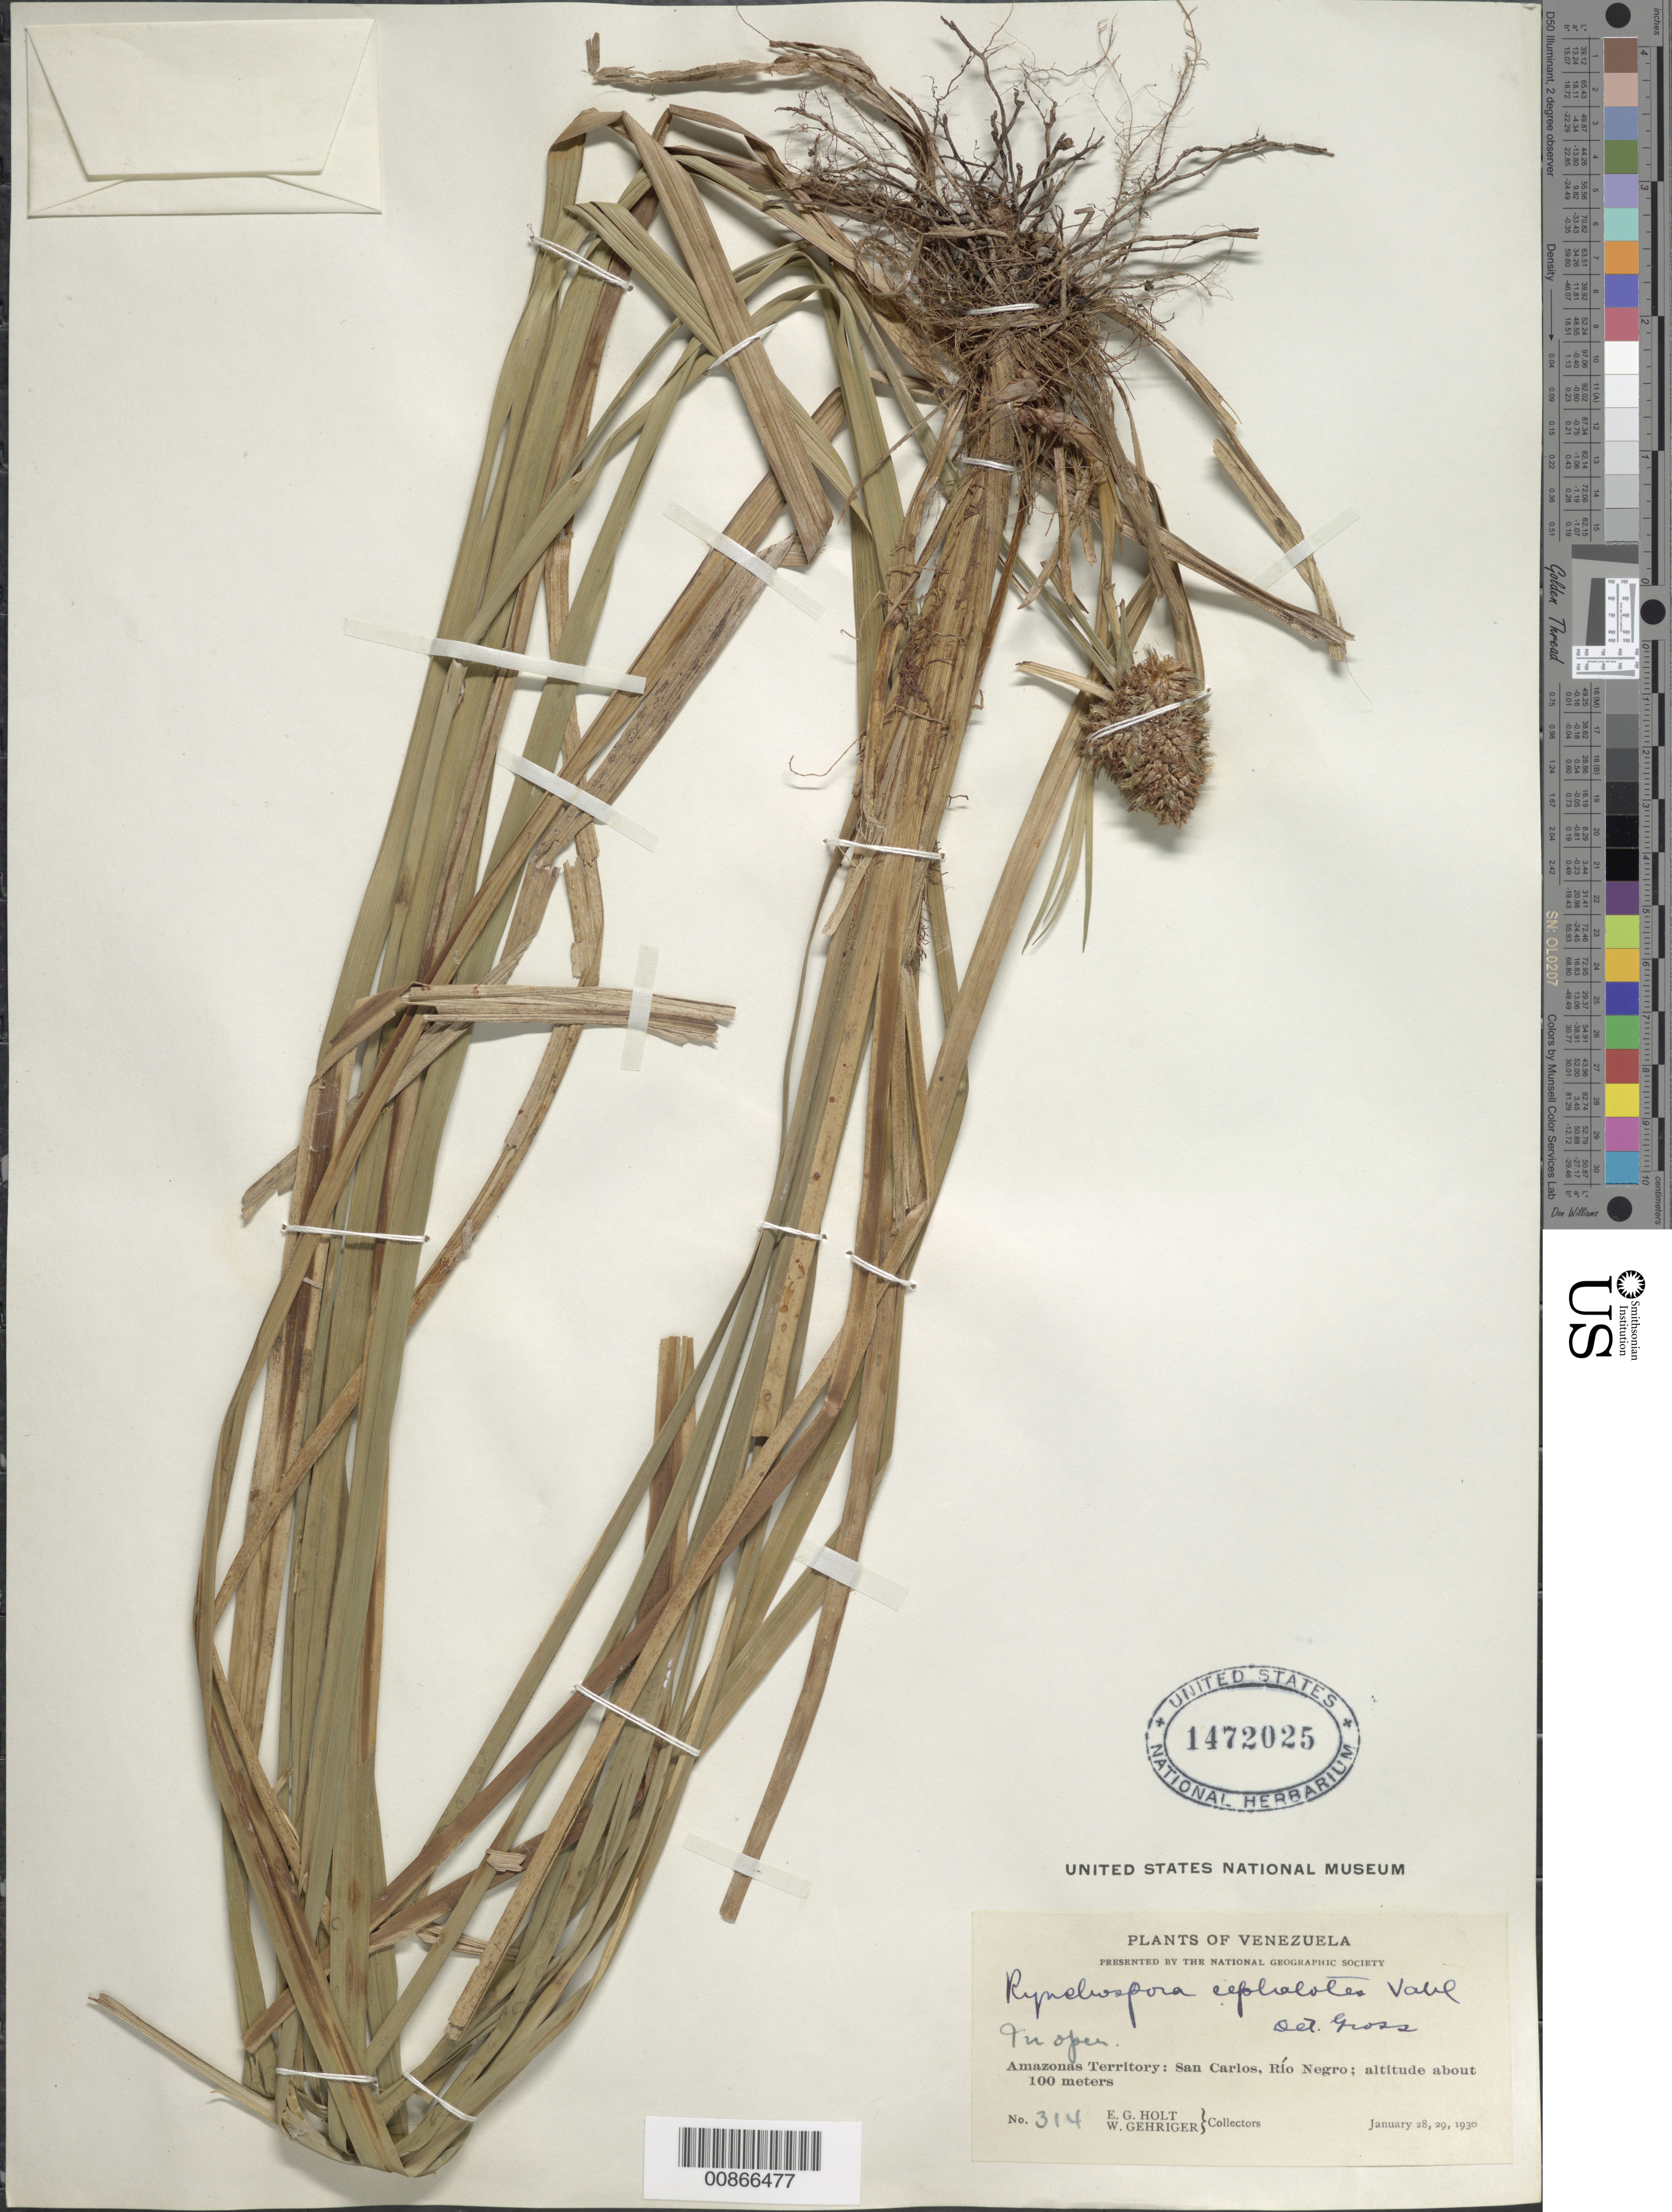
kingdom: Plantae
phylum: Tracheophyta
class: Liliopsida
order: Poales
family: Cyperaceae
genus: Rhynchospora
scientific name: Rhynchospora cephalotes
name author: (L.) Vahl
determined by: Gross, --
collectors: E. Holt & W. Gehriger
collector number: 314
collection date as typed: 28-Jan-30 to 29-Jan-30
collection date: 1930-01-28/1930-01-29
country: Venezuela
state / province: Amazonas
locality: San Carlos de Río Negro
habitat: In open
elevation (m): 100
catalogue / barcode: US 1472025